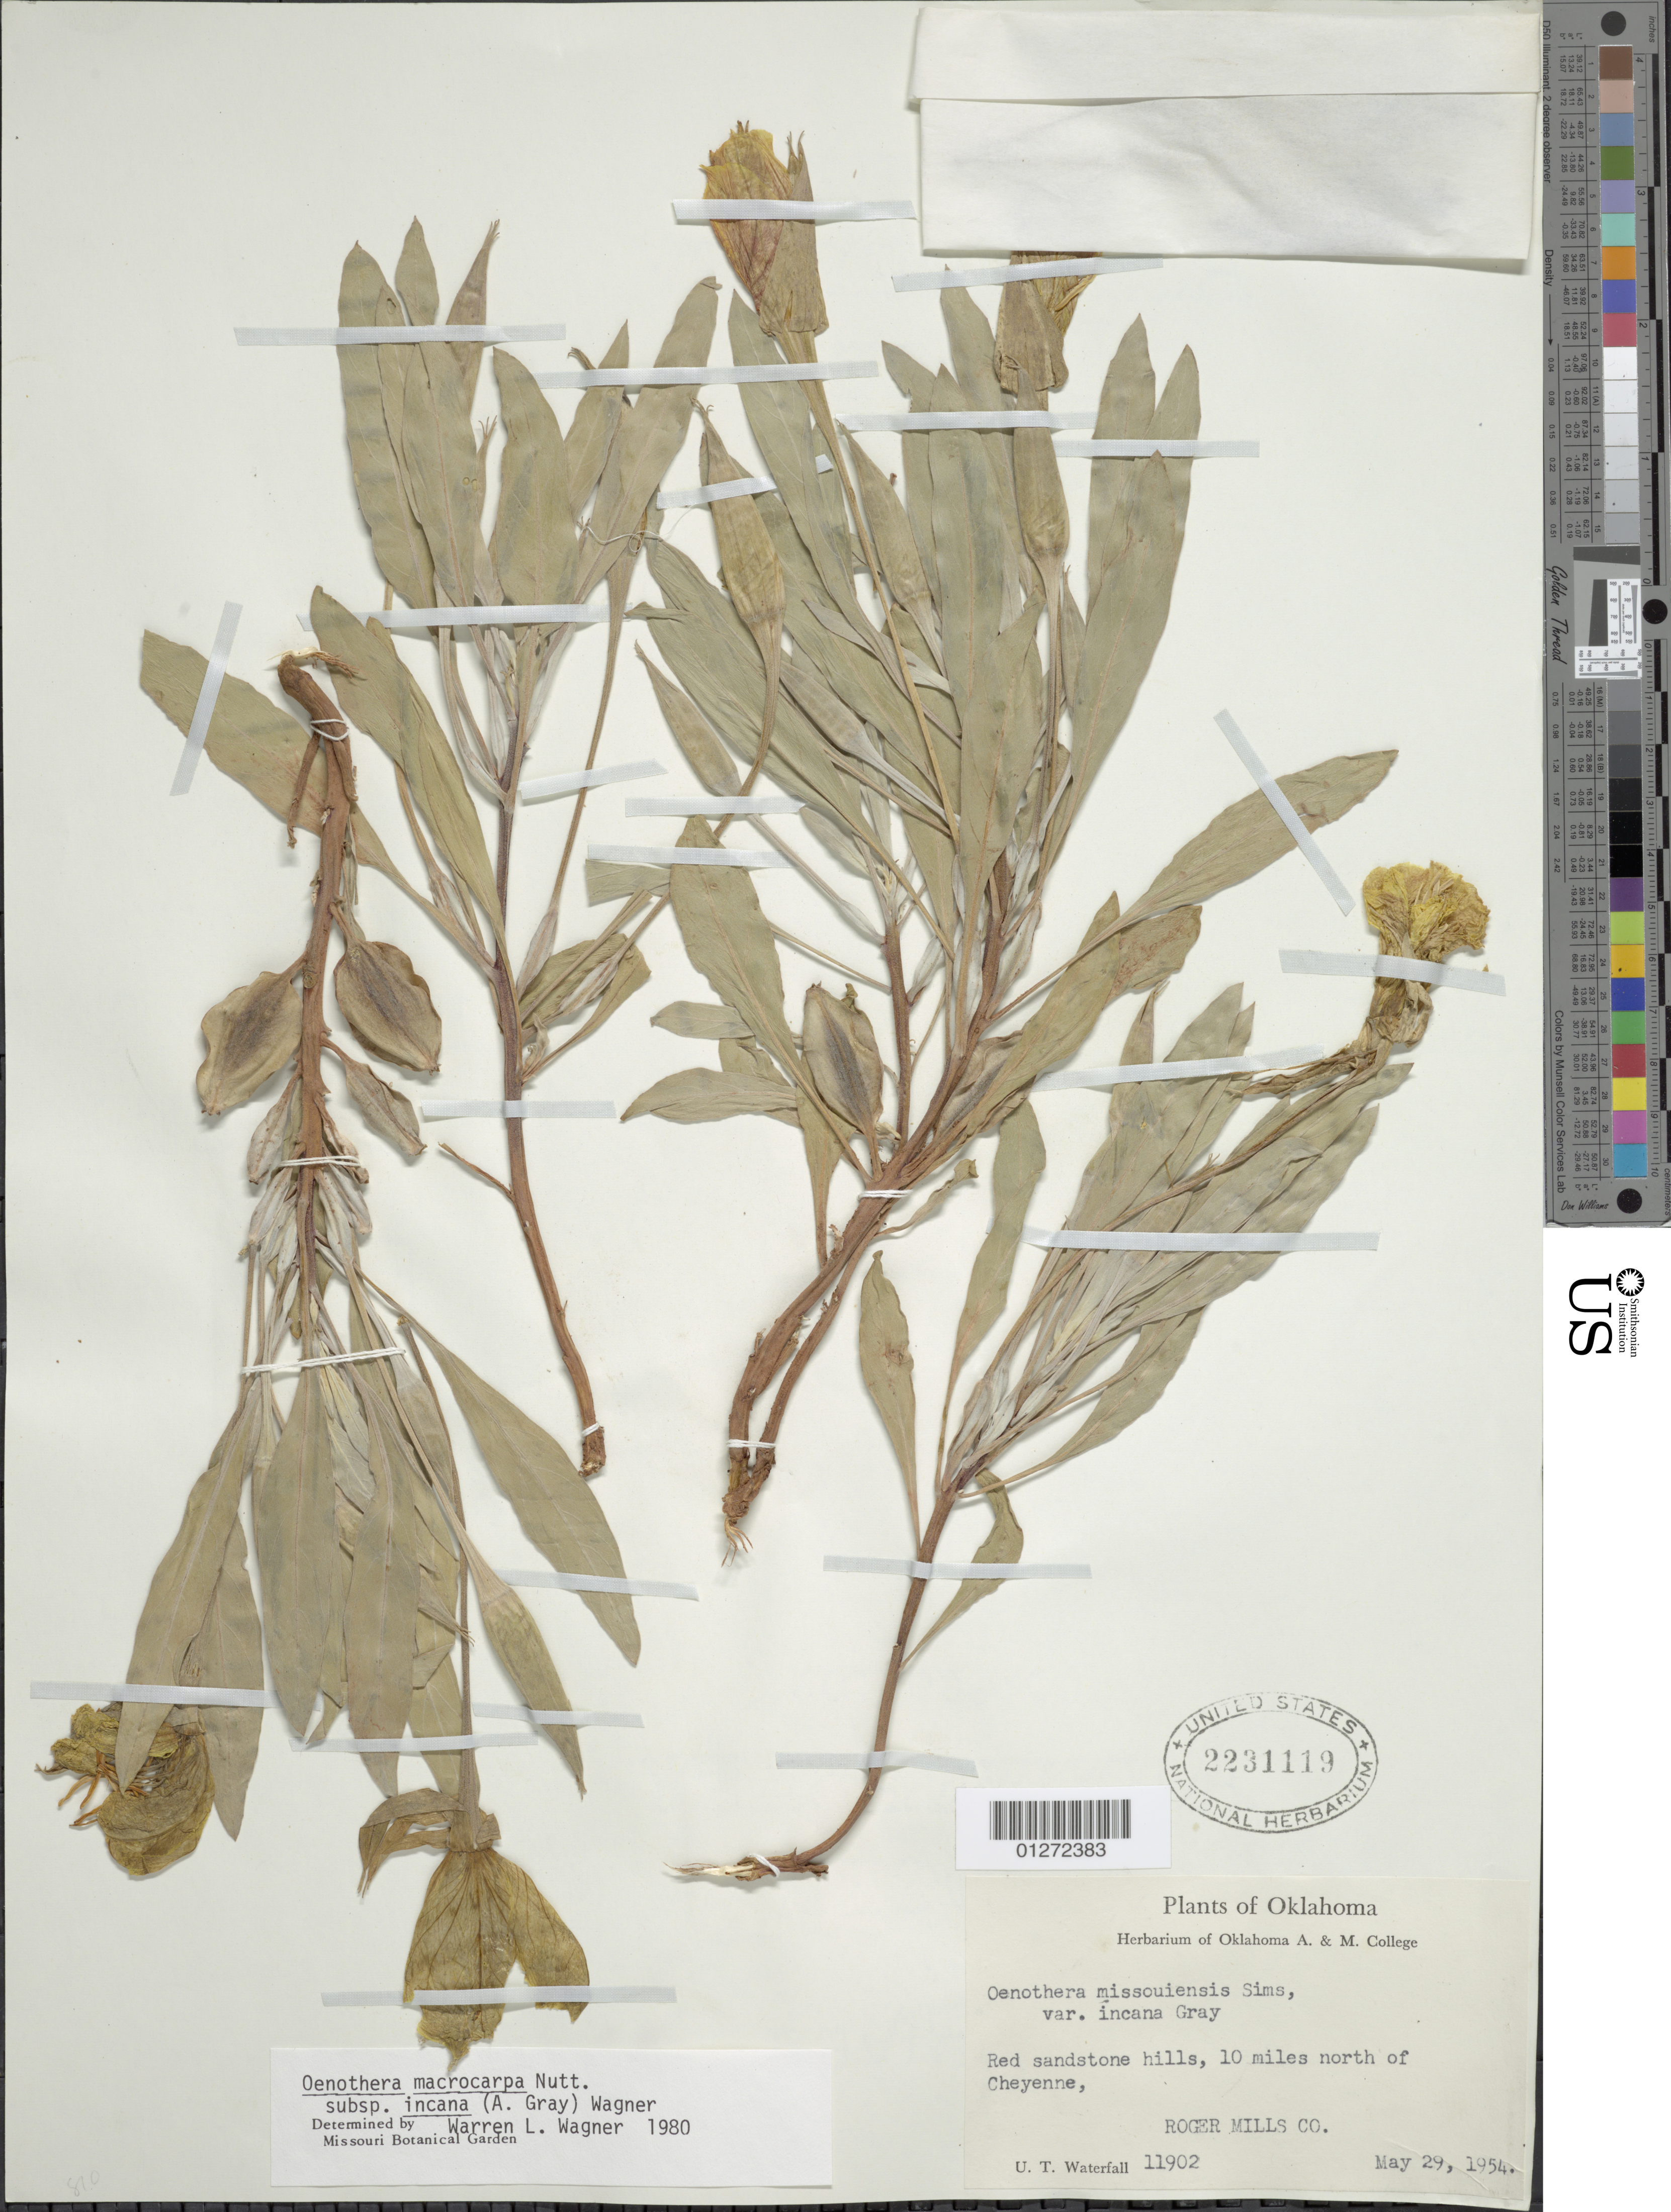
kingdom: Plantae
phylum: Tracheophyta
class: Magnoliopsida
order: Myrtales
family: Onagraceae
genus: Oenothera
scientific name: Oenothera macrocarpa subsp. incana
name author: (A. Gray) W.L. Wagner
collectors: U. T. Waterfall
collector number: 11902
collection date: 1954-05-29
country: United States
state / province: Oklahoma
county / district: Roger Mills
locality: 10 mi N of Cheyenne.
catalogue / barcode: US 2231119